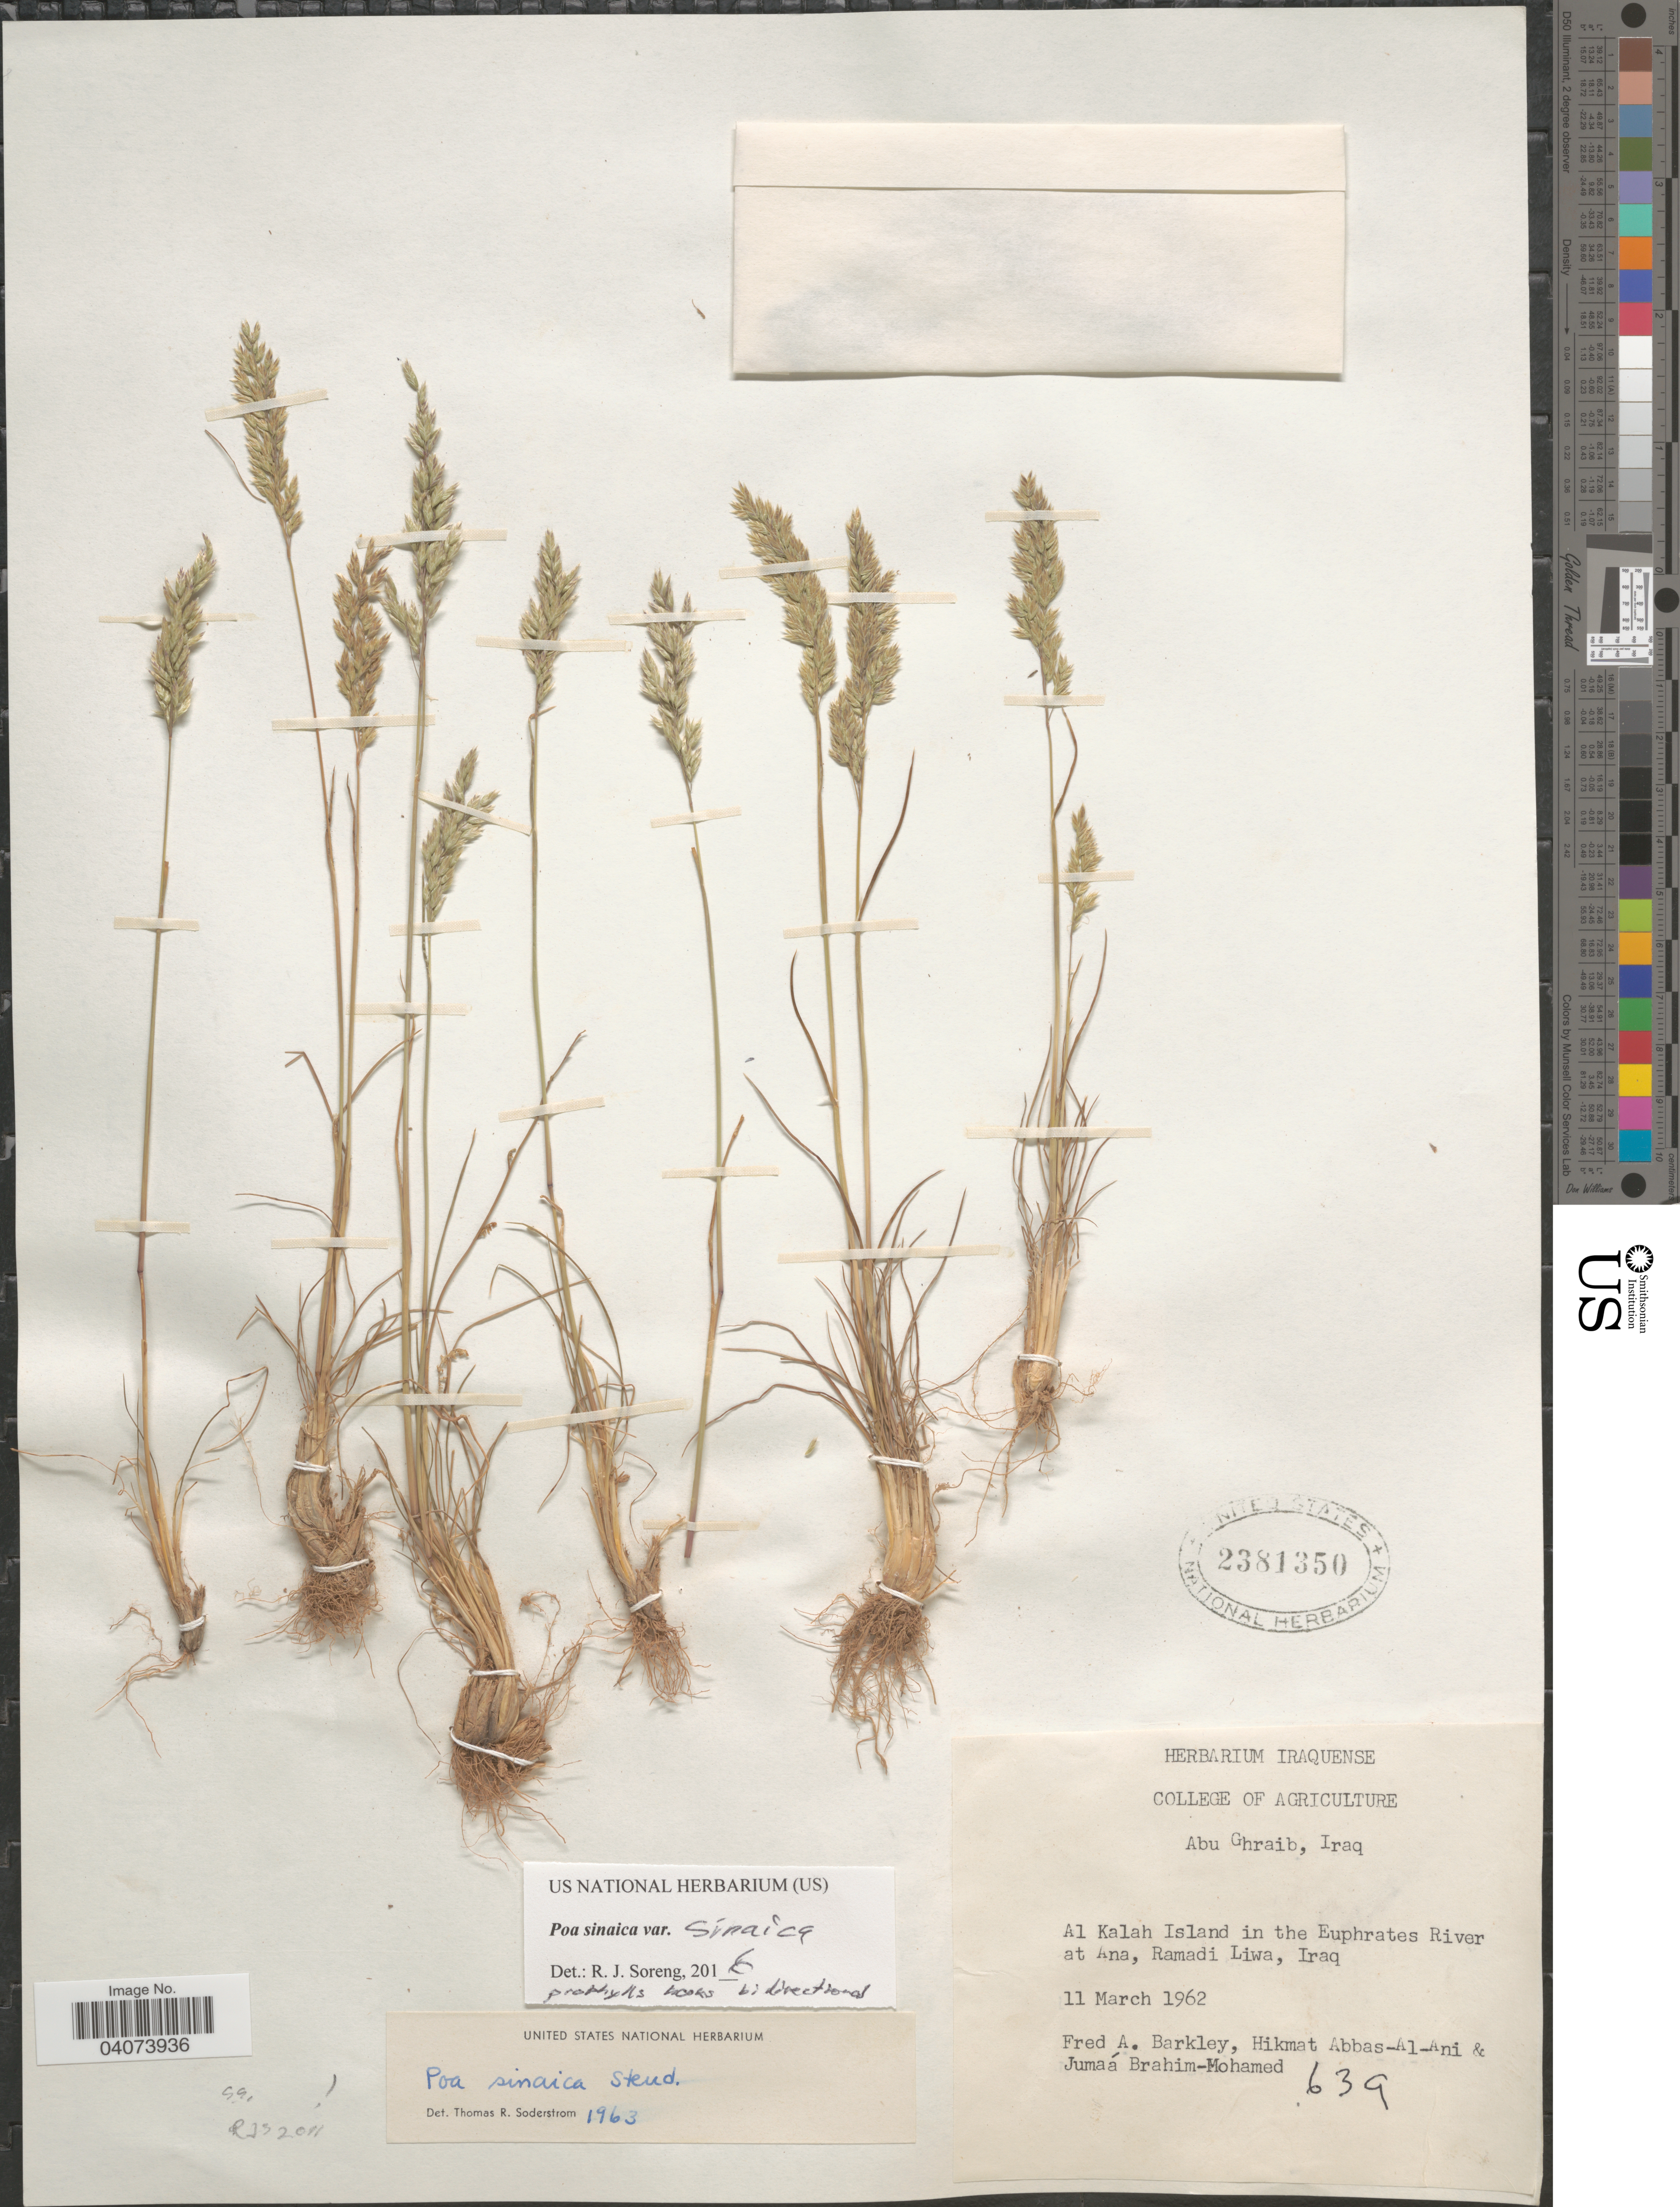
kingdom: Plantae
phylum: Tracheophyta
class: Liliopsida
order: Poales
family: Poaceae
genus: Poa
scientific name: Poa sinaica var. sinaica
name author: Steud.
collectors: F. A. Barkley, H. Abbas & J. B. Mohamed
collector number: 639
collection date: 1962-03-11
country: Iraq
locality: Al Kalah Island in the Euphrates River at Ana, Ramadi Liwa.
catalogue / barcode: US 2381350